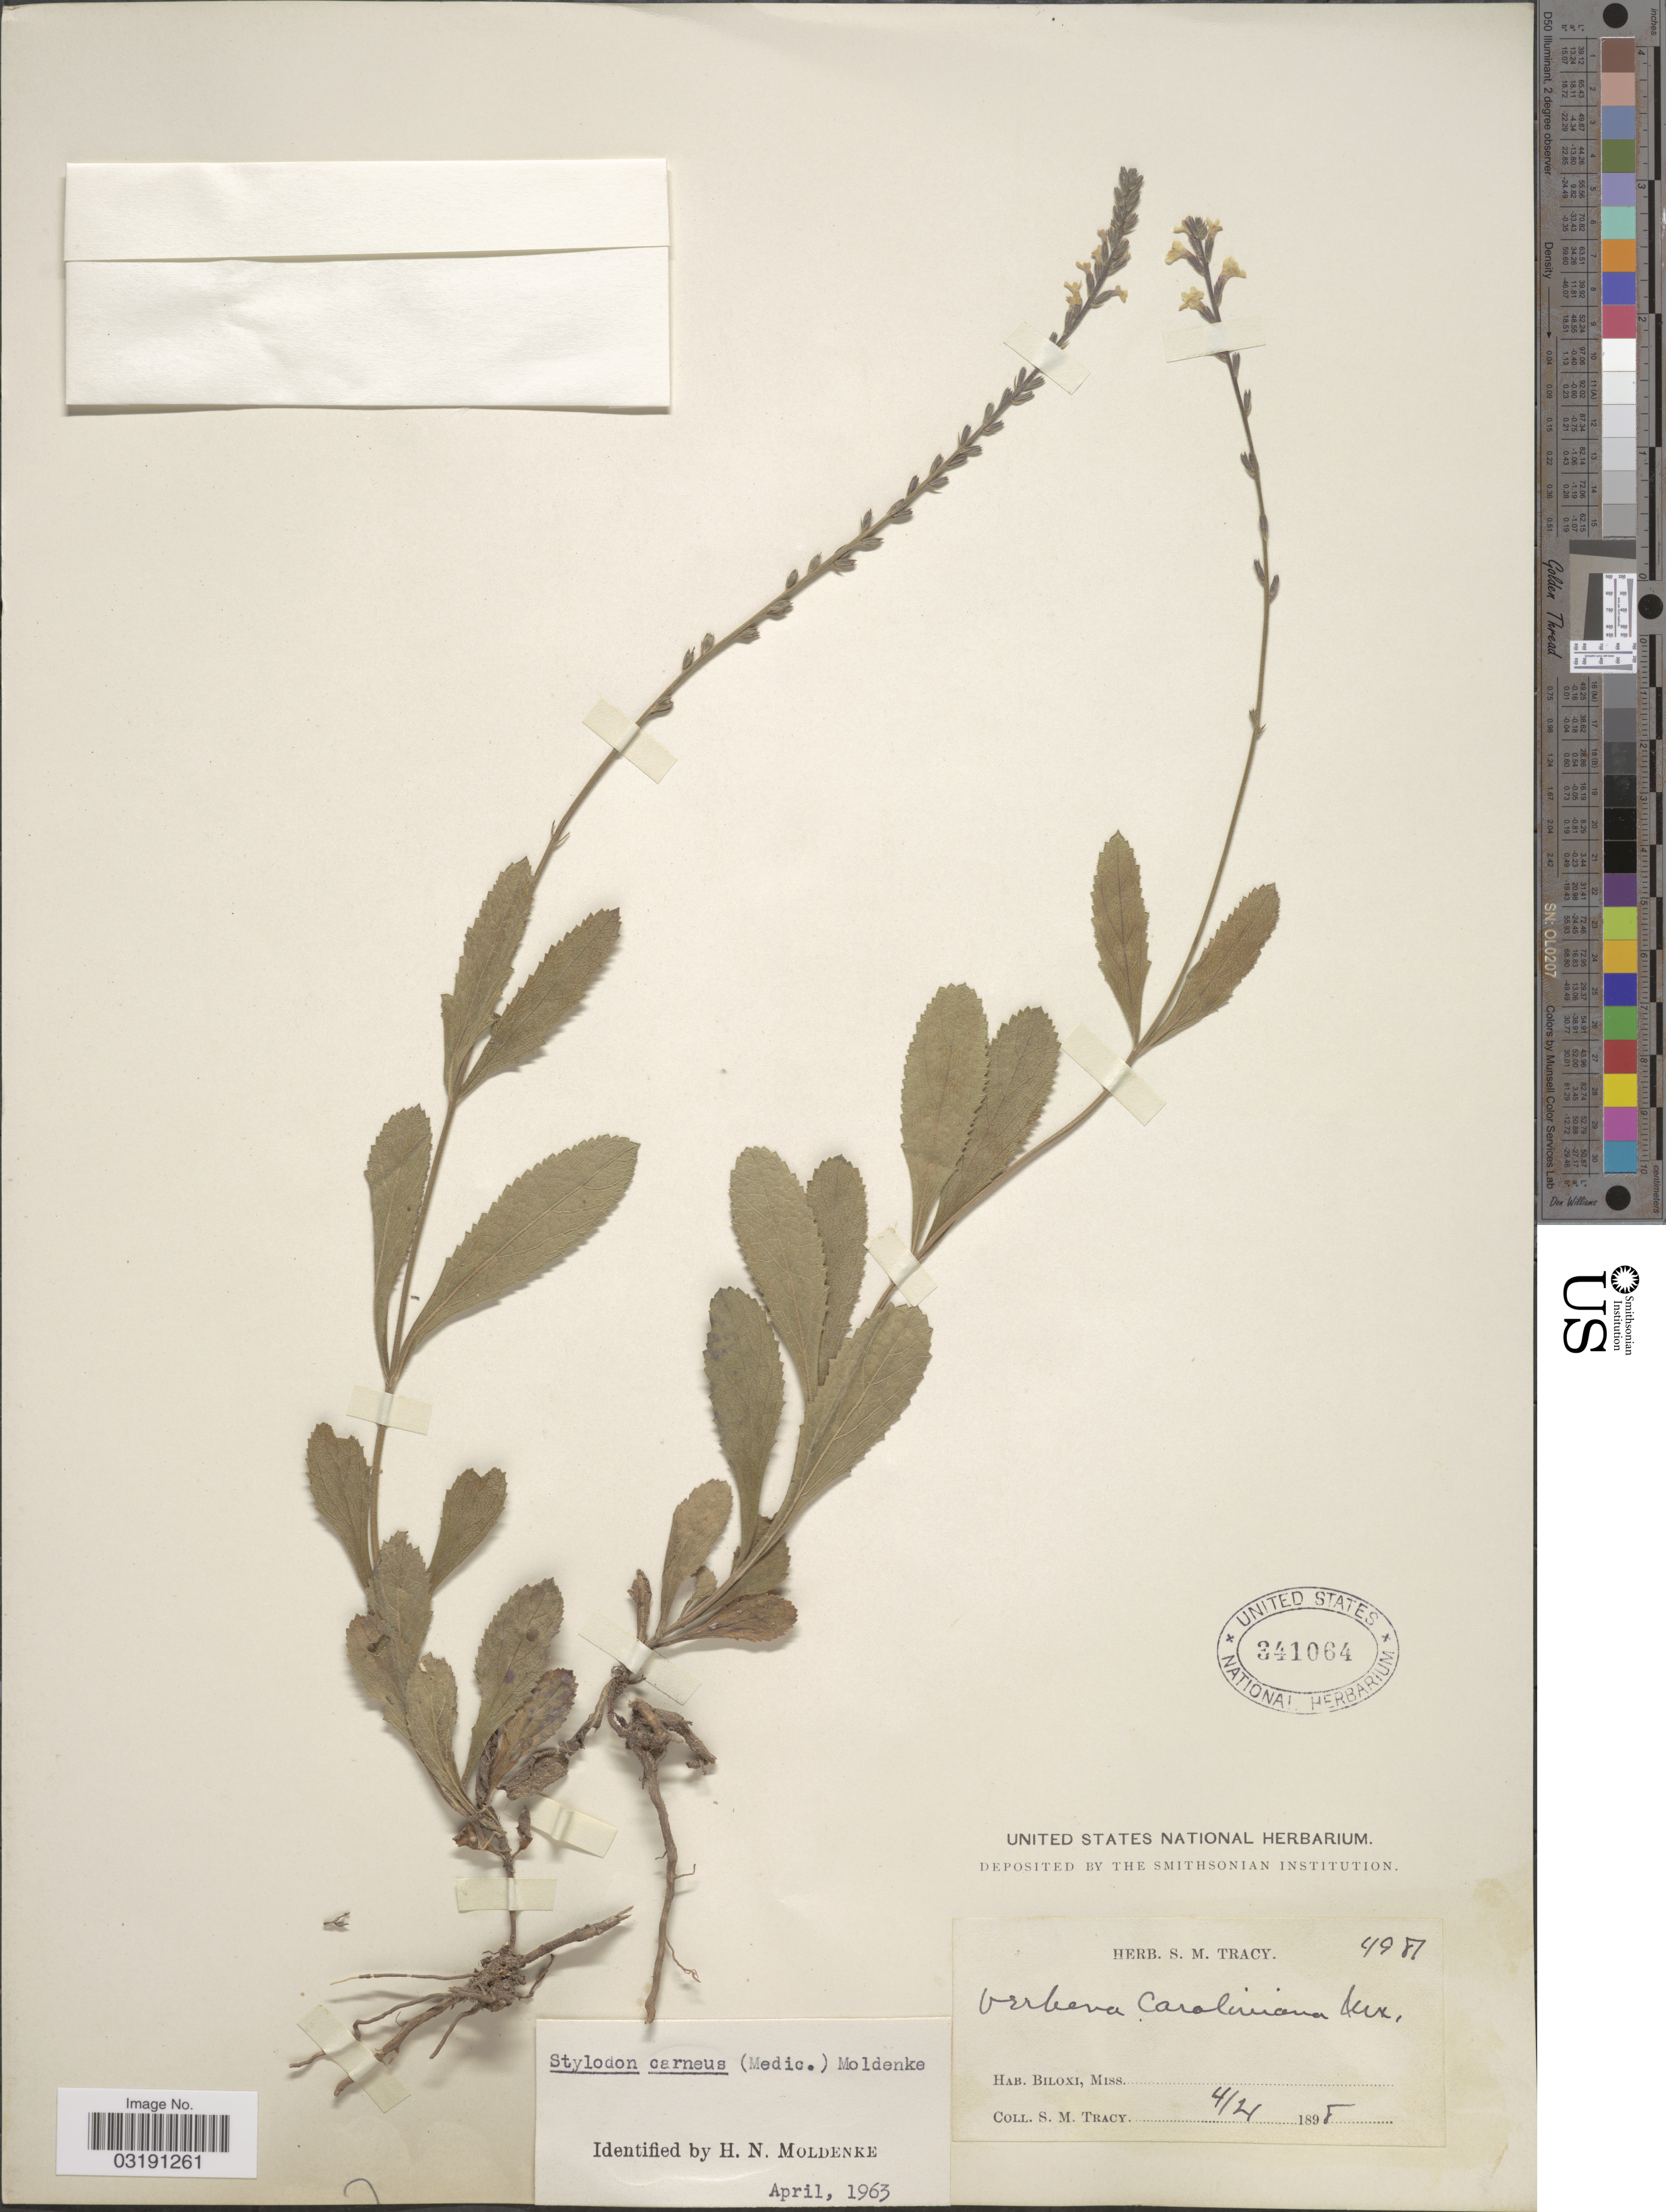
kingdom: Plantae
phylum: Tracheophyta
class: Magnoliopsida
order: Lamiales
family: Verbenaceae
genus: Verbena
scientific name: Verbena carnea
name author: Medik.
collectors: S. M. Tracy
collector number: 4981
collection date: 1898-04-21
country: United States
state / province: Mississippi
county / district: Harrison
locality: Biloxi.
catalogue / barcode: US 341064